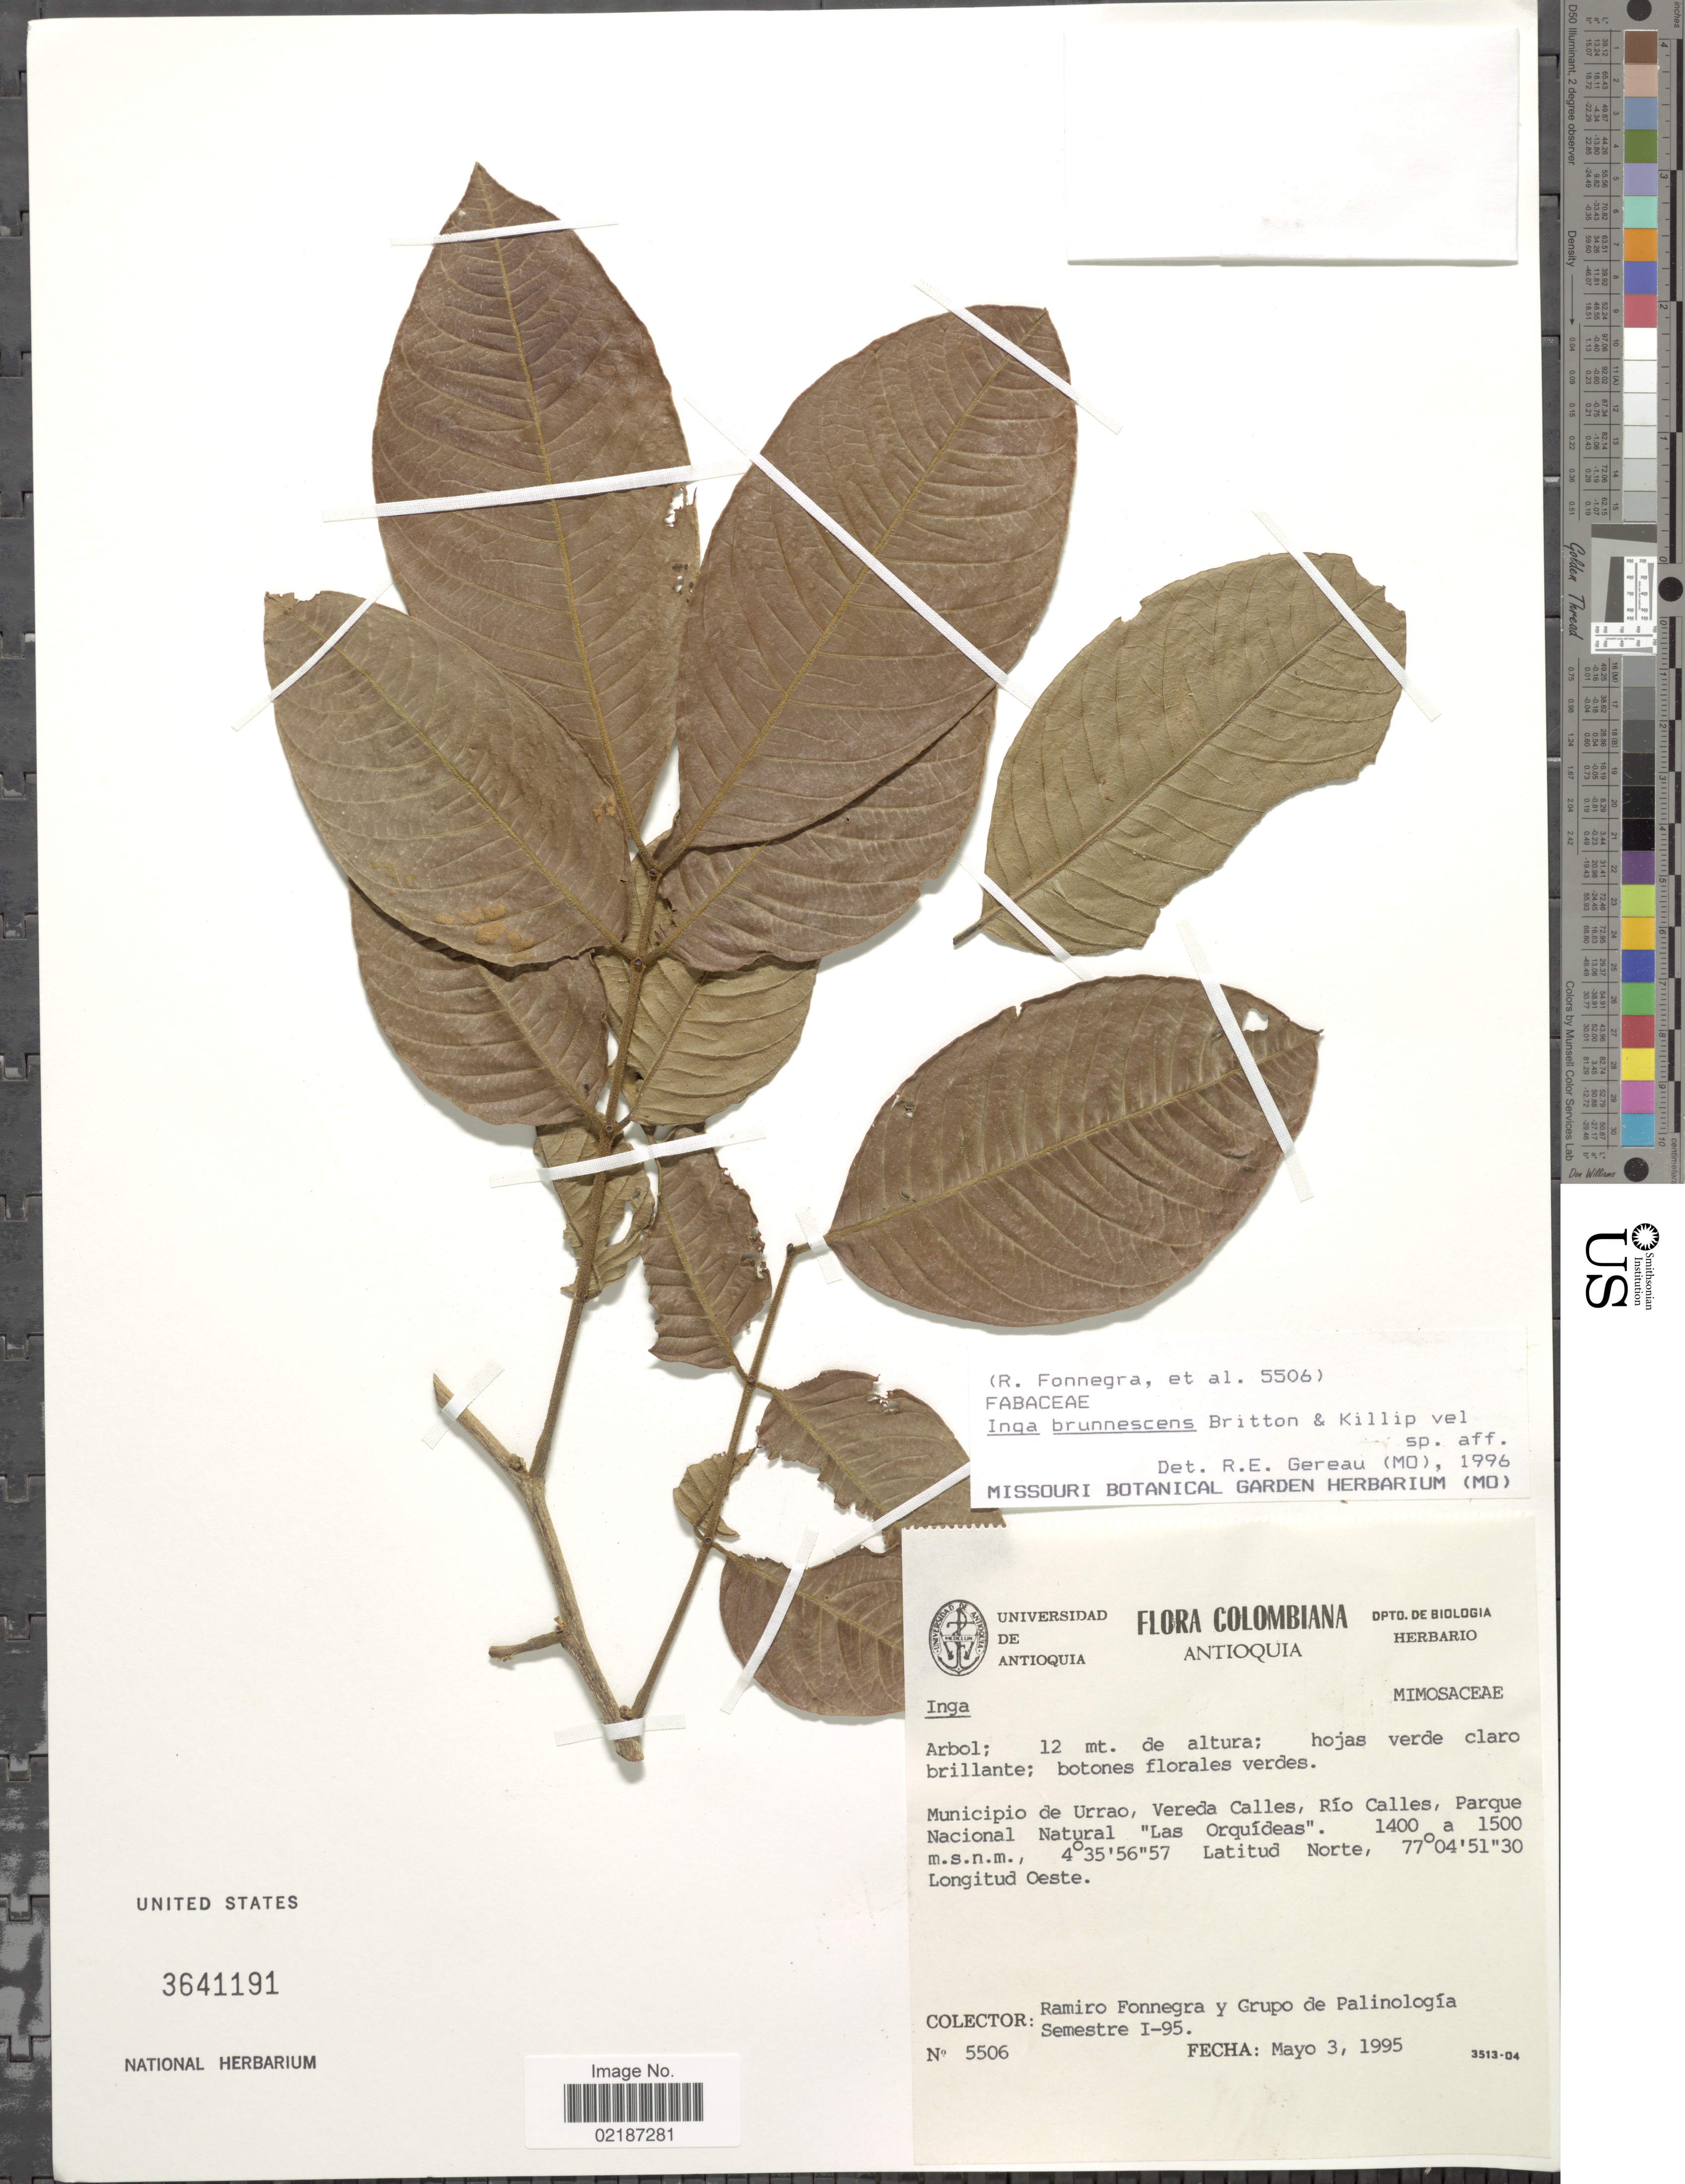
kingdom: Plantae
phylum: Tracheophyta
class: Magnoliopsida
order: Fabales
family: Fabaceae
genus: Inga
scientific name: Inga brunnescens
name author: Britton & Killip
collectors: R. Fonnegra G. & Grupo de Palinología Semestre I-95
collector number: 5506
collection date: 1995-05-03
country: Colombia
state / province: Antioquia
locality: Municipio de Urrao, Vereda Calles, Río Calles, Parque Nacioanl Natural "Las Orquídeas"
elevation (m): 1400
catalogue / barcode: US 3641191